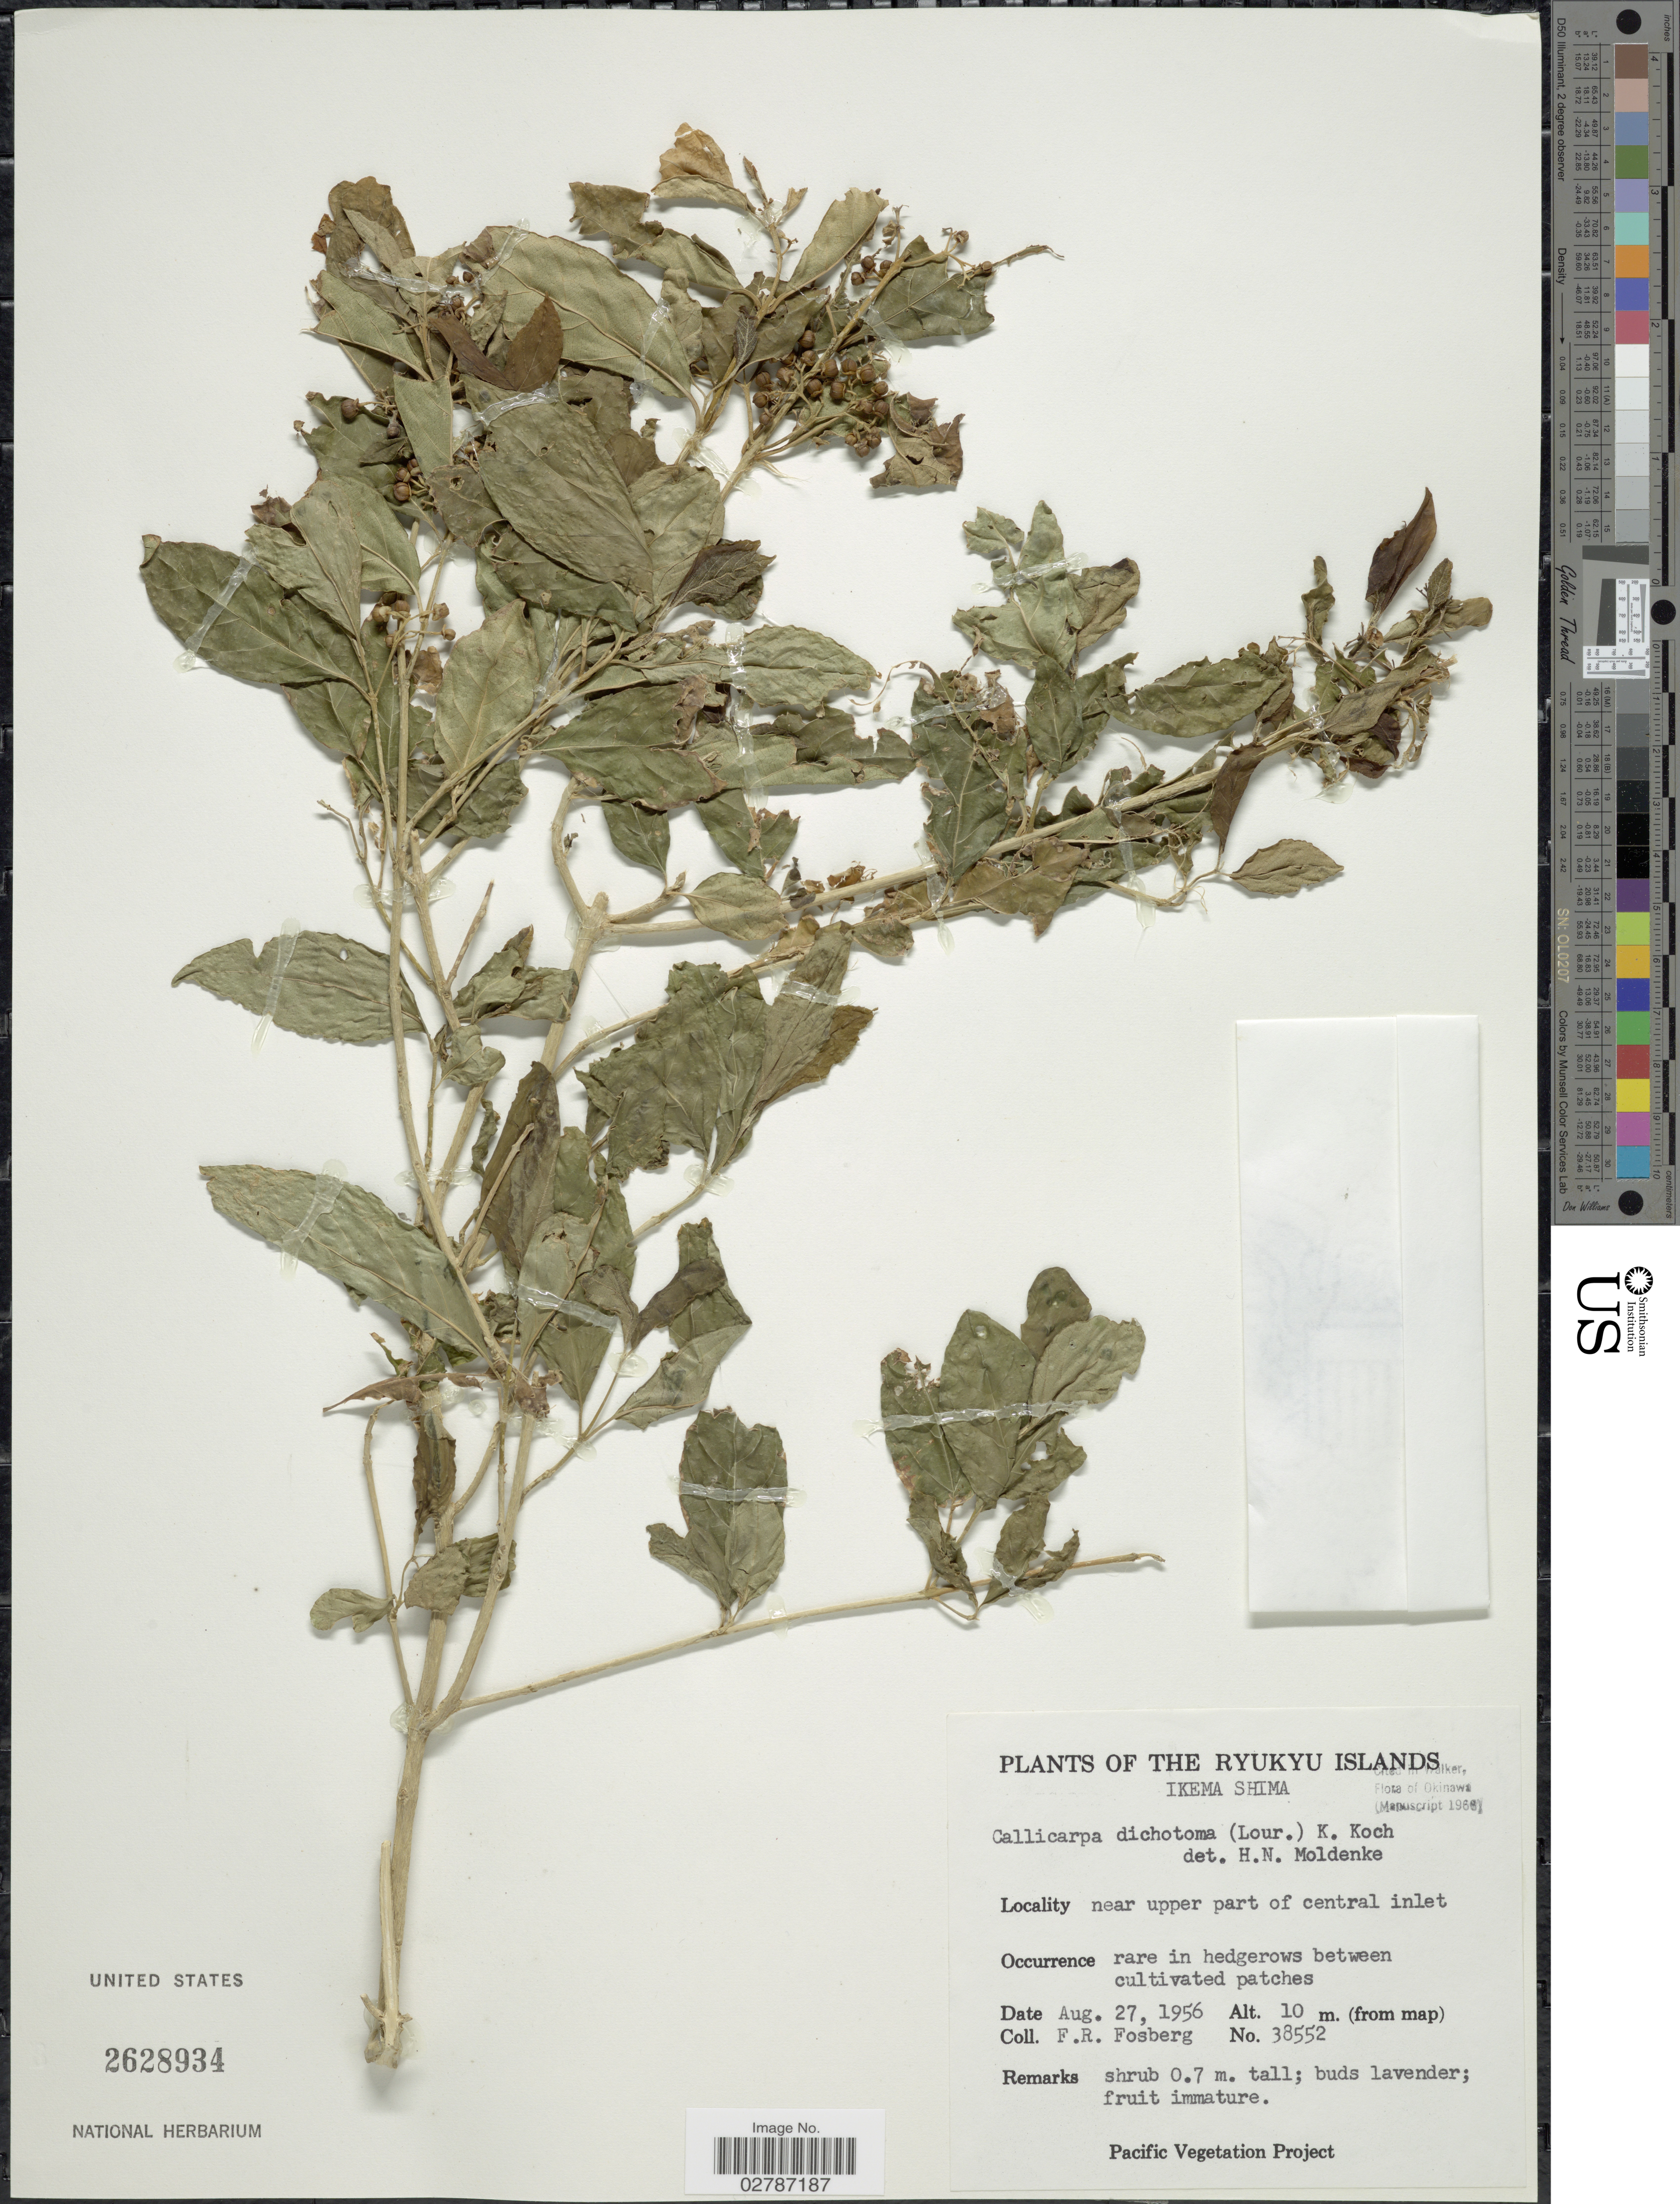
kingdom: Plantae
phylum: Tracheophyta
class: Magnoliopsida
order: Lamiales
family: Lamiaceae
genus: Callicarpa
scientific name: Callicarpa dichotoma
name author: (Lour.) K. Koch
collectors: F. R. Fosberg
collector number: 38552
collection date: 1956-08-27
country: Japan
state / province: Okinawa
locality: Ryukyu Islands. Ikema Shima. Near upper part of central inlet.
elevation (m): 10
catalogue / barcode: US 2628934